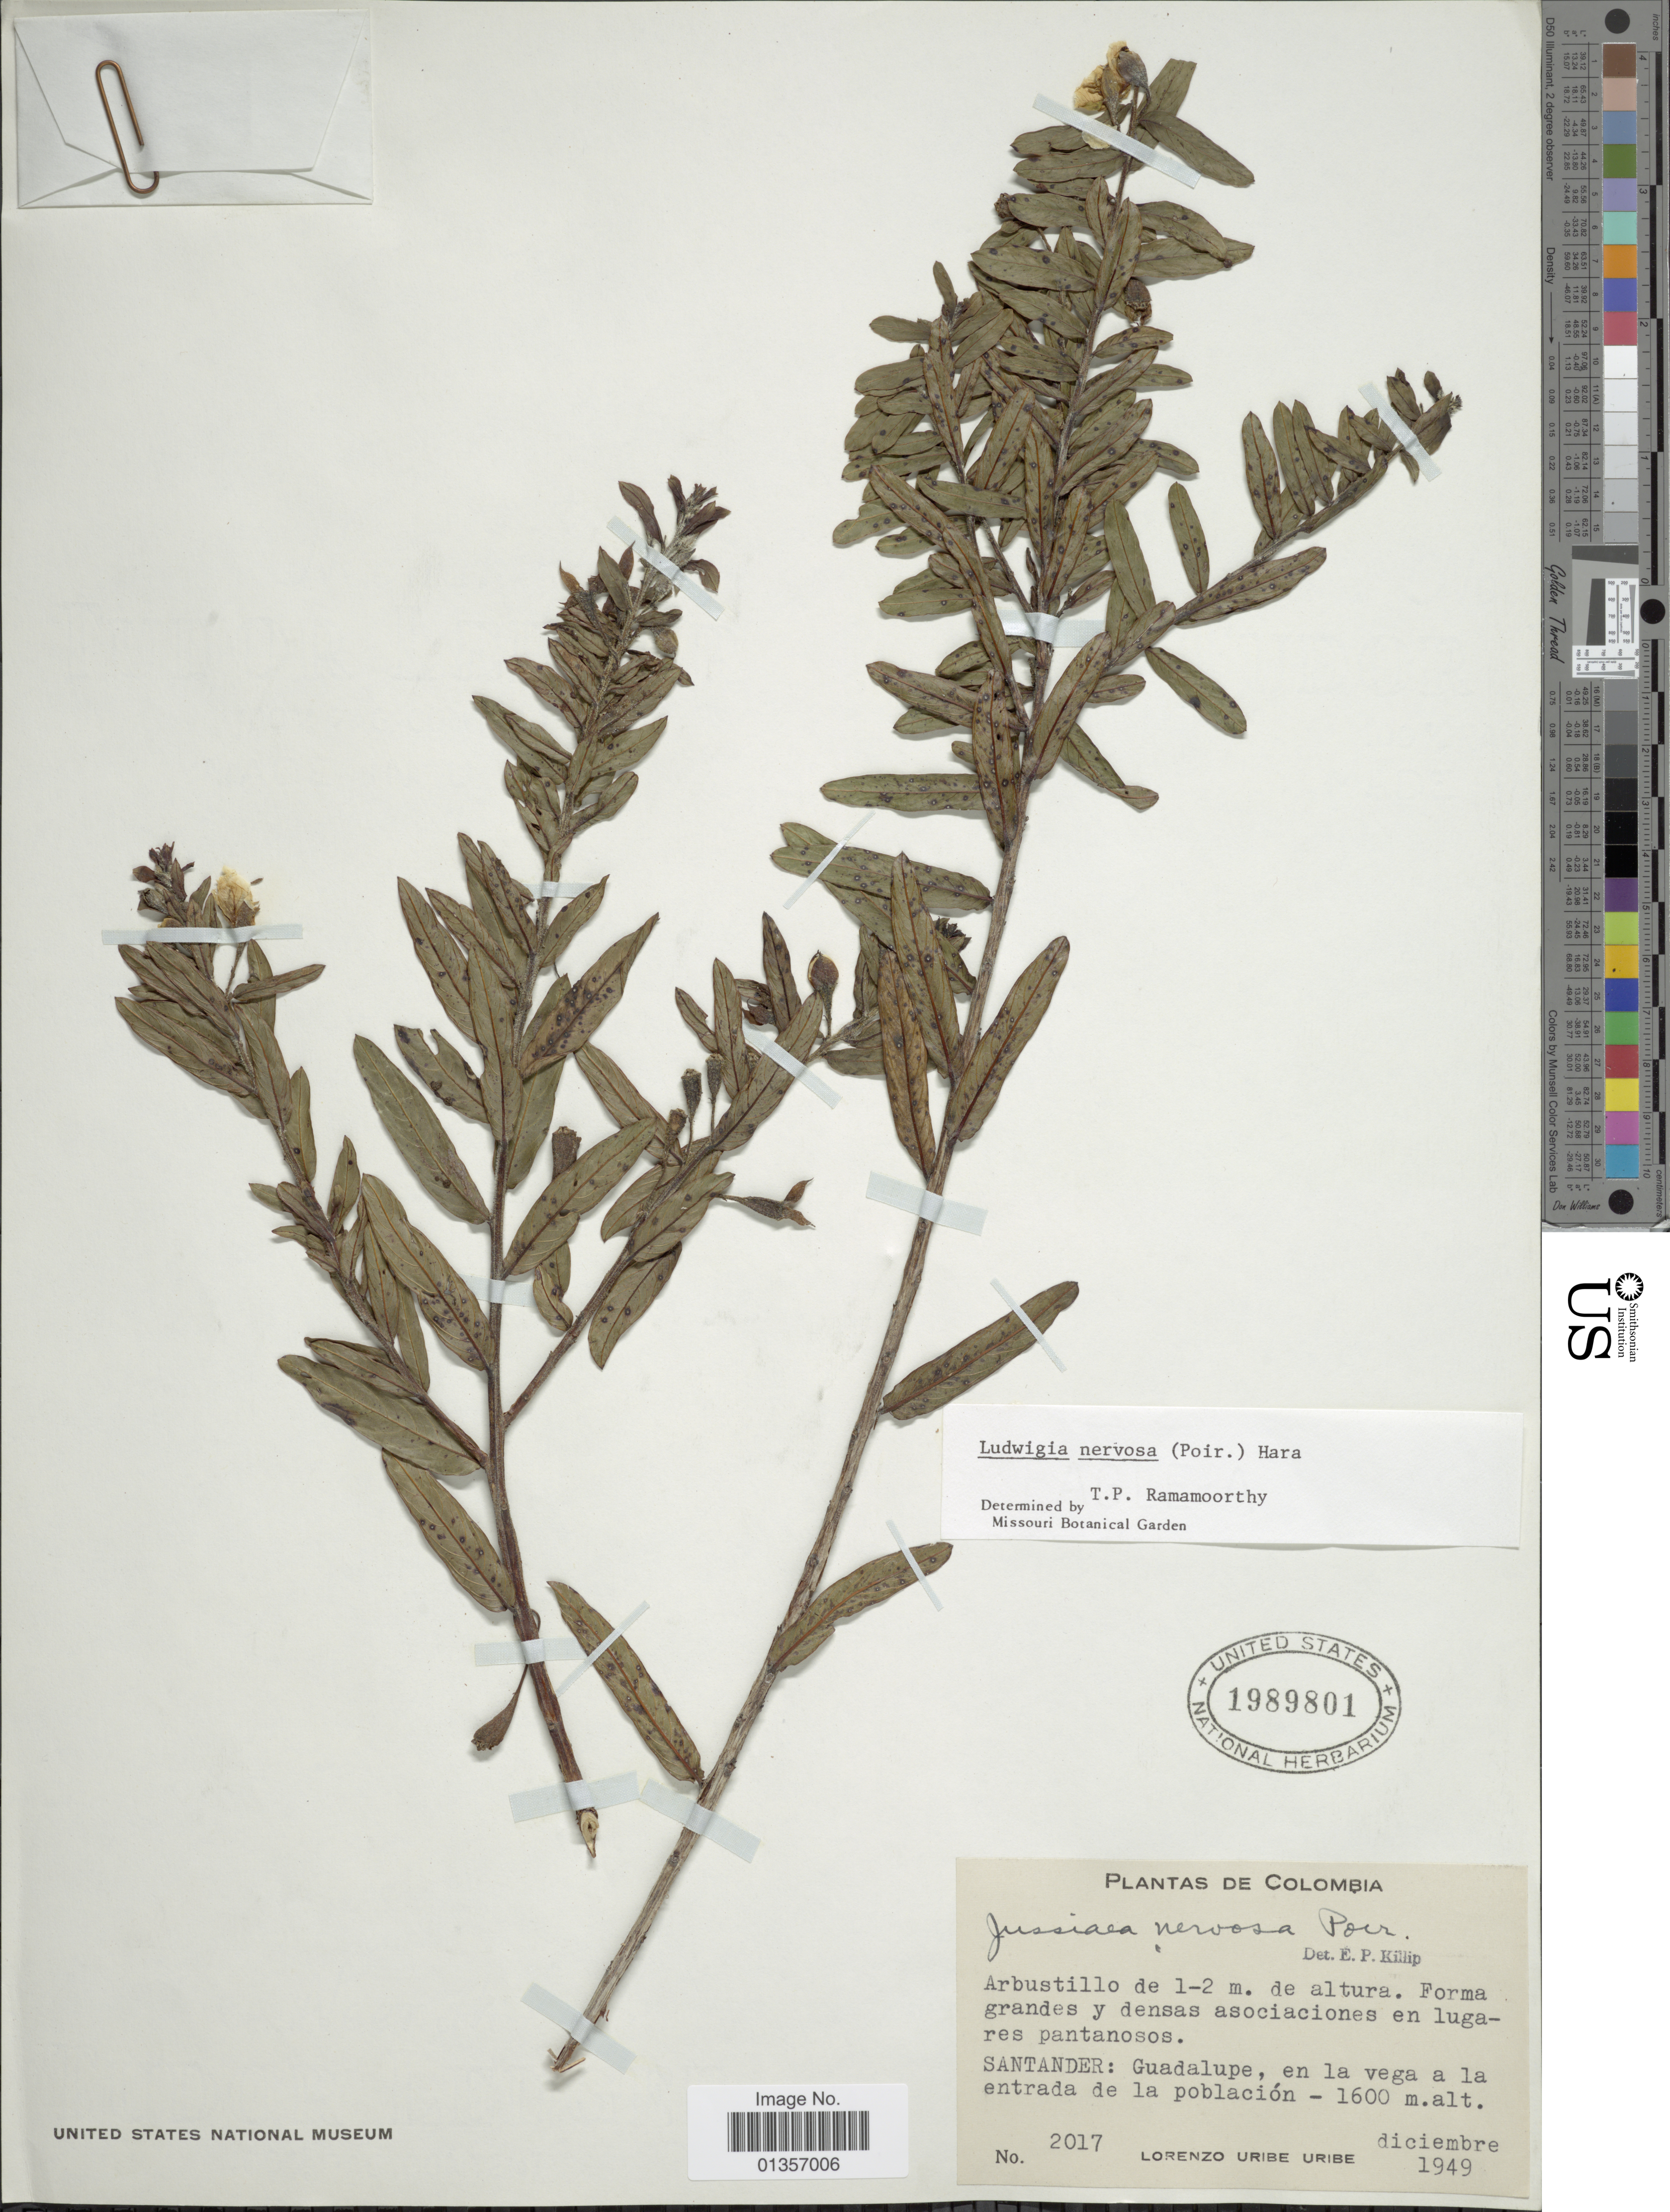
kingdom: Plantae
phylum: Tracheophyta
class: Magnoliopsida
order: Myrtales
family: Onagraceae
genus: Ludwigia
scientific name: Ludwigia nervosa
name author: (Poir.) H. Hara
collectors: L. Uribe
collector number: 2017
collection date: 1949-12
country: Colombia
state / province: Santander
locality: Guadalupe, en la vega a la entrada de la población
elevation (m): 1600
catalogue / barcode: US 1989801